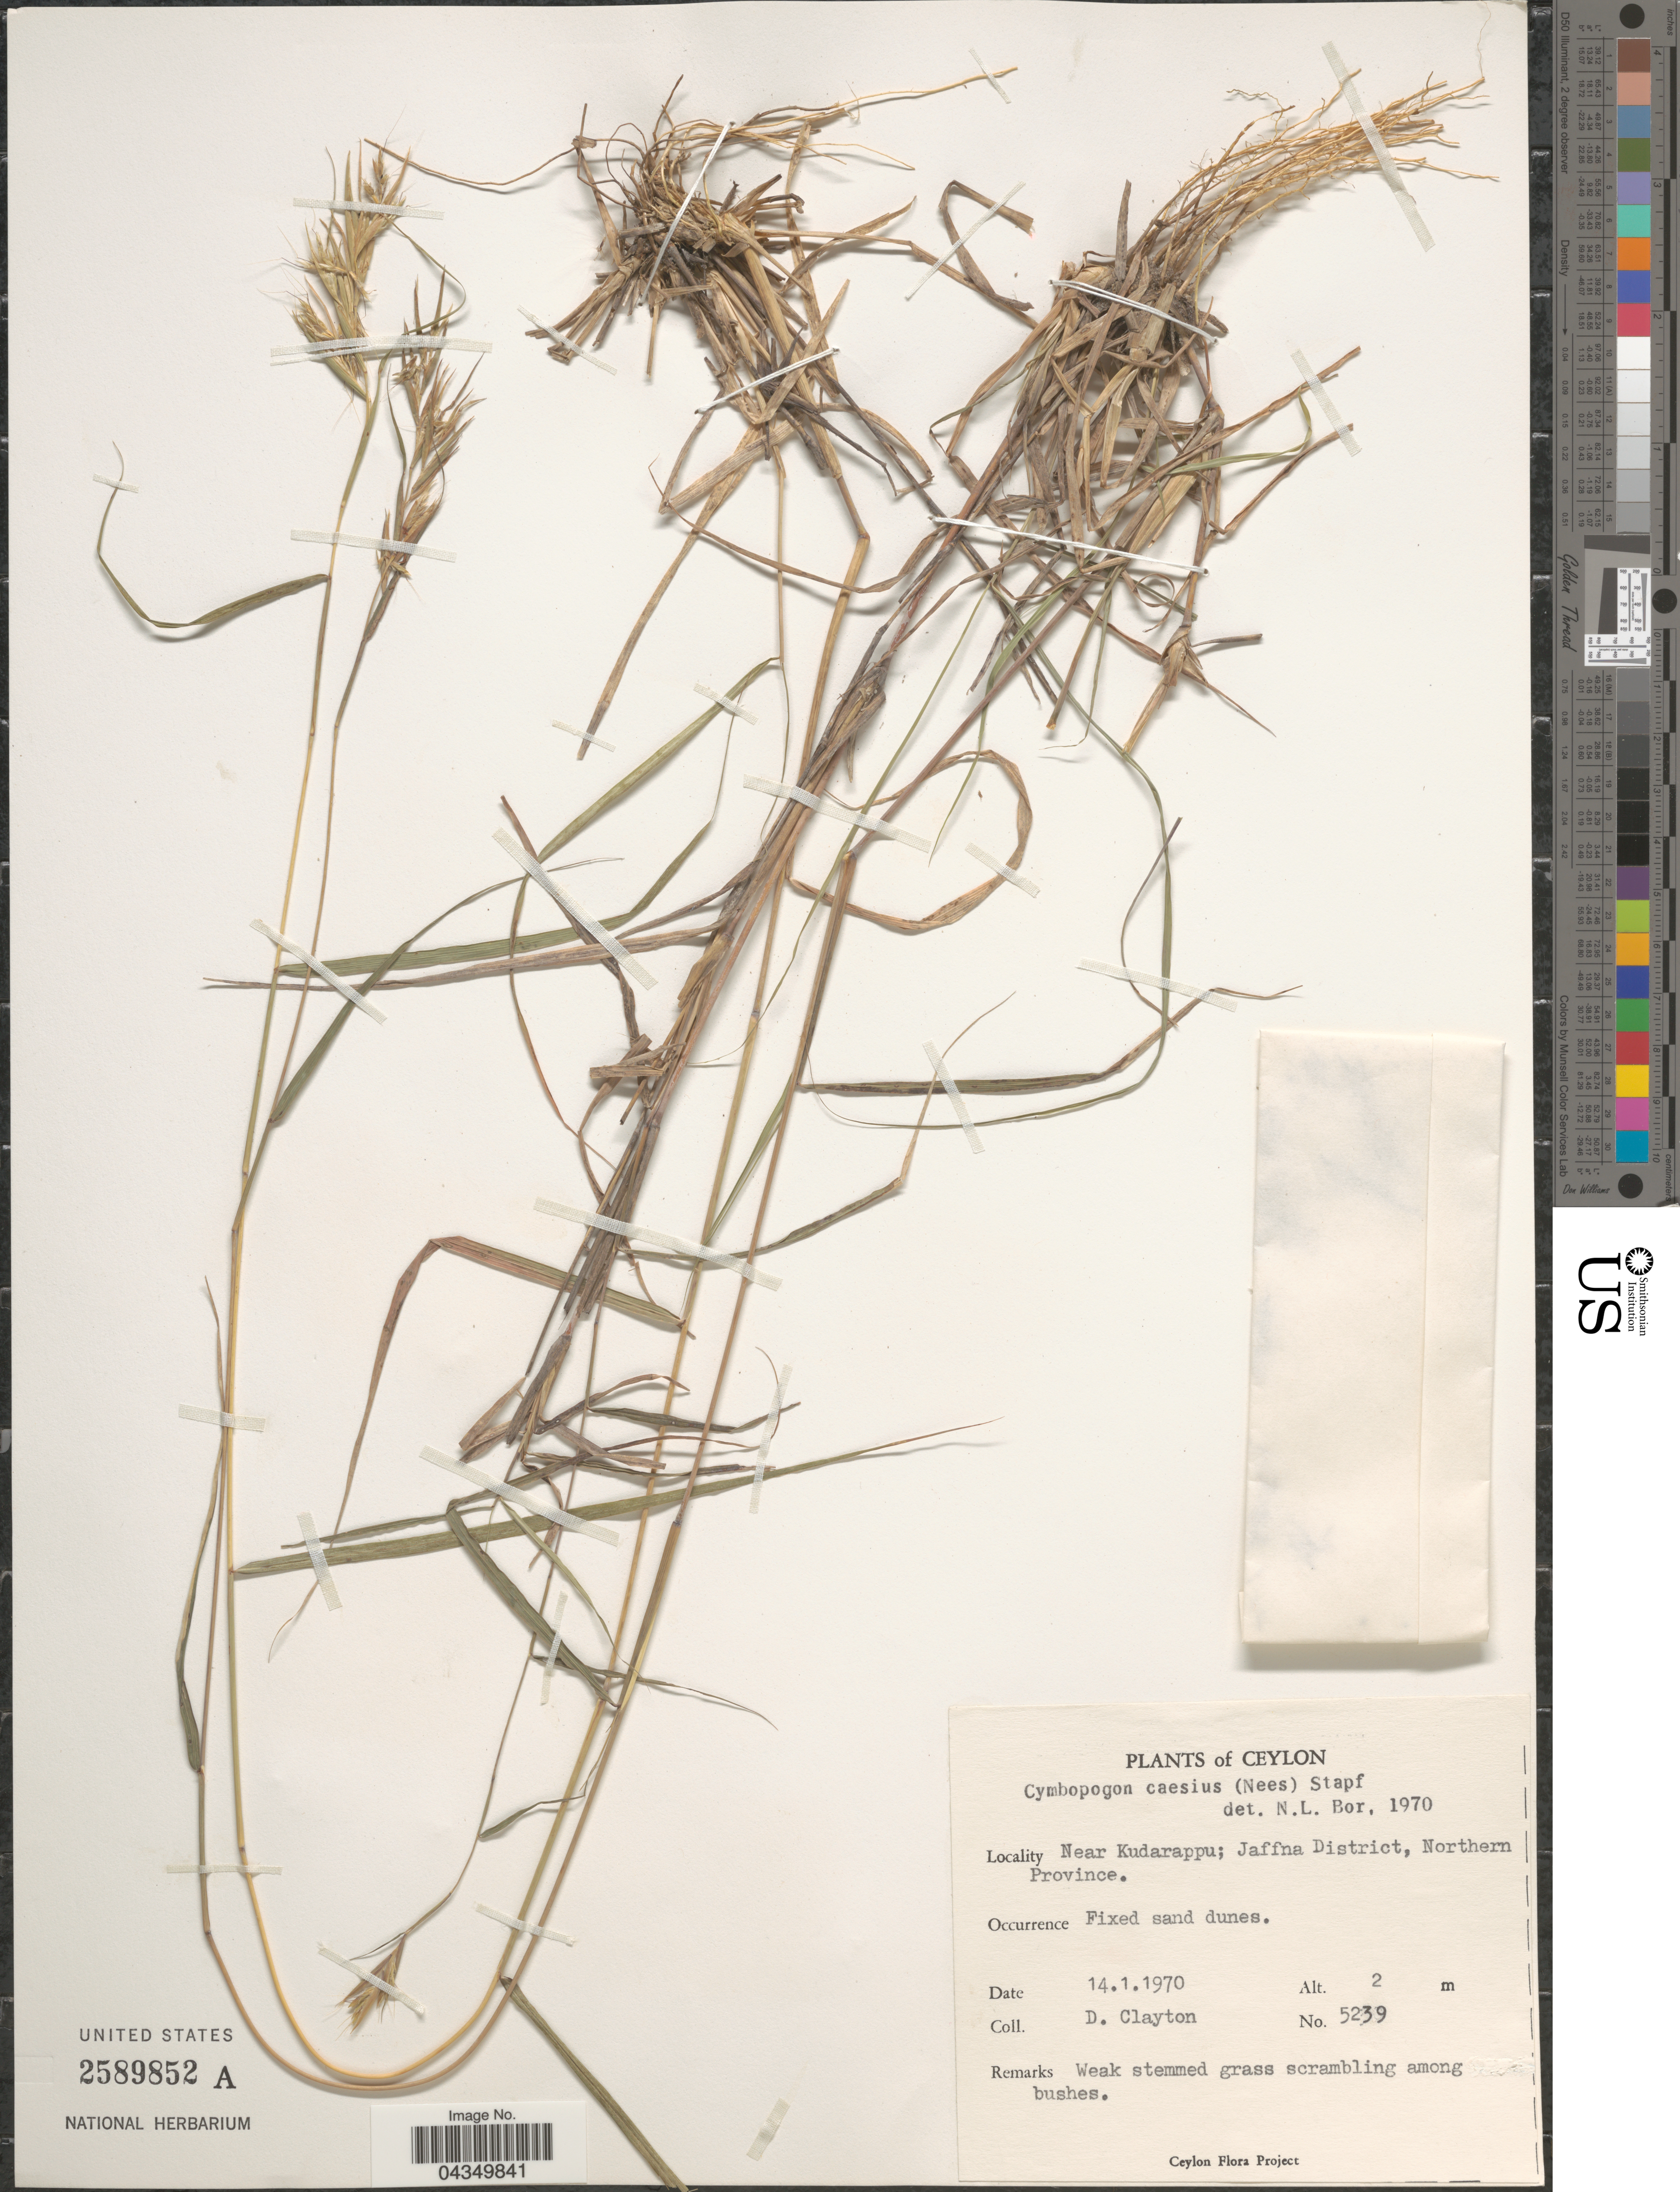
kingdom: Plantae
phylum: Tracheophyta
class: Liliopsida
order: Poales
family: Poaceae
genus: Cymbopogon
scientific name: Cymbopogon caesius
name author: (Nees ex Hook. & Arn.) Stapf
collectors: D. Clayton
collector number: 5239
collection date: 1970-01-14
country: Sri Lanka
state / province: Northern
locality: Ceylon. Near Kudarappu; Jaffna District.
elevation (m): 2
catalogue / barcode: US 2589852A